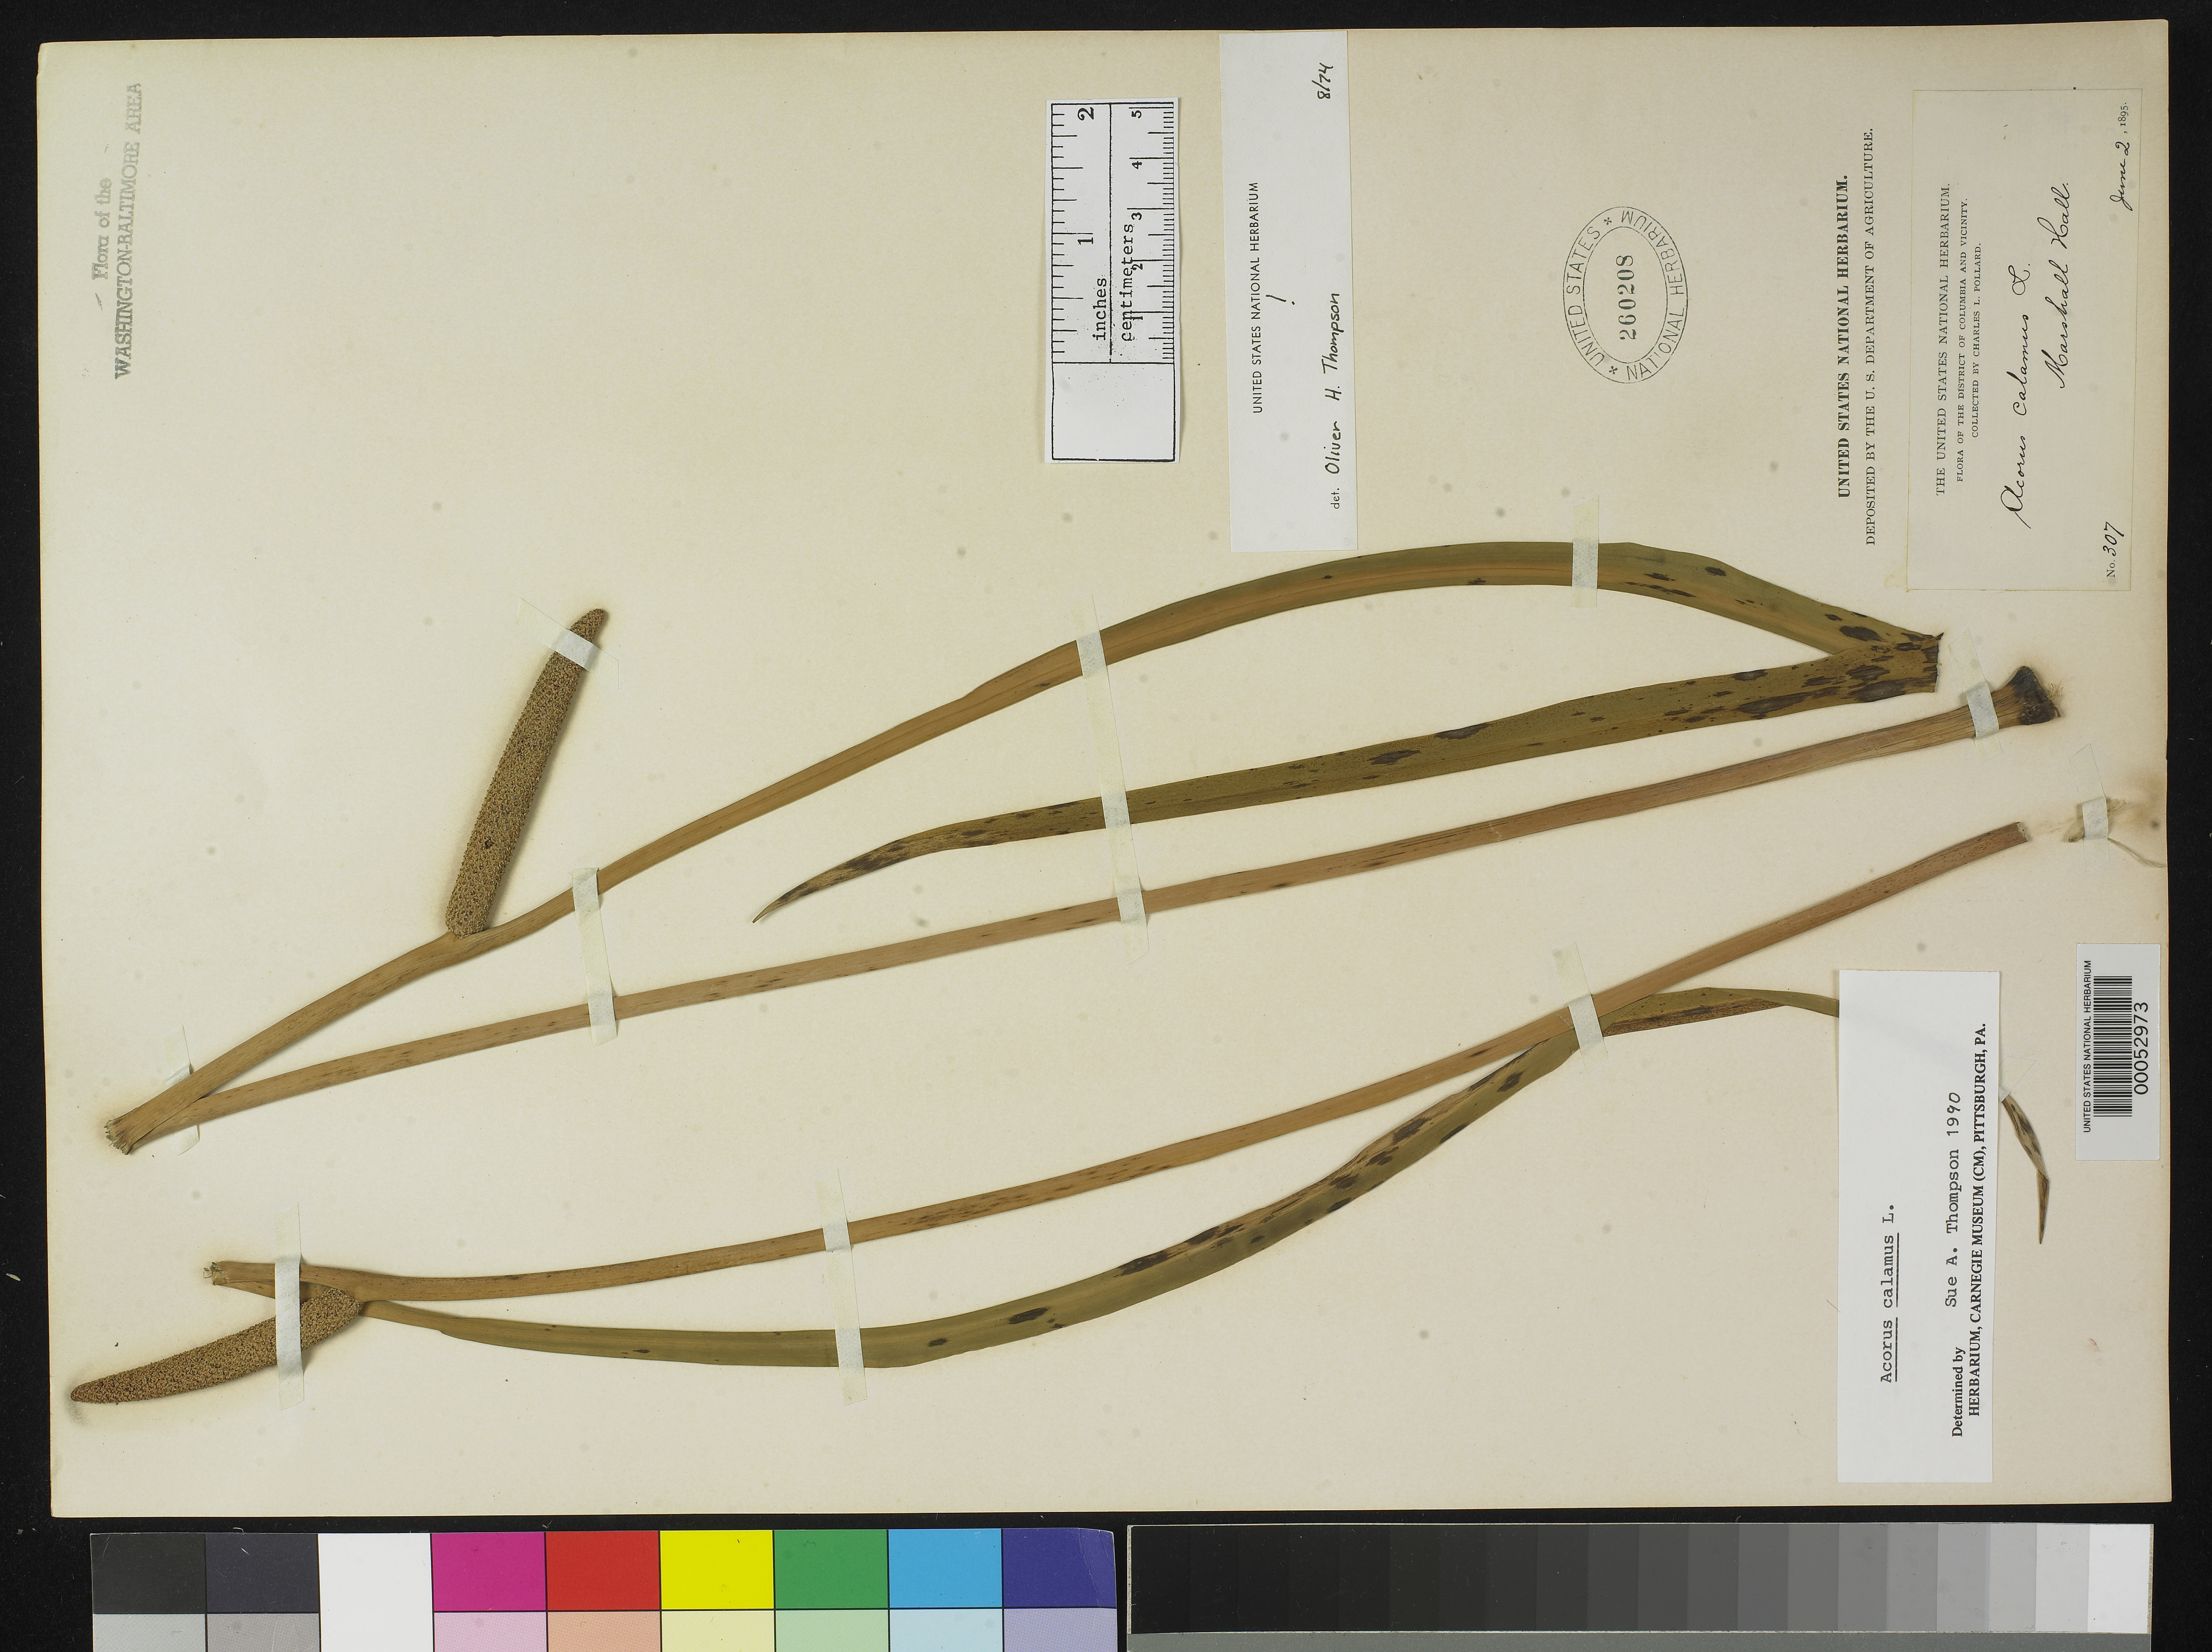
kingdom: Plantae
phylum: Tracheophyta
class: Liliopsida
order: Acorales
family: Acoraceae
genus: Acorus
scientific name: Acorus calamus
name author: L.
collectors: C. L. Pollard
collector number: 307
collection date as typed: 02 Jun 1895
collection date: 1895-06-02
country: United States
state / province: Maryland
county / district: Charles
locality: Marshall Hall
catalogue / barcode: US 260208